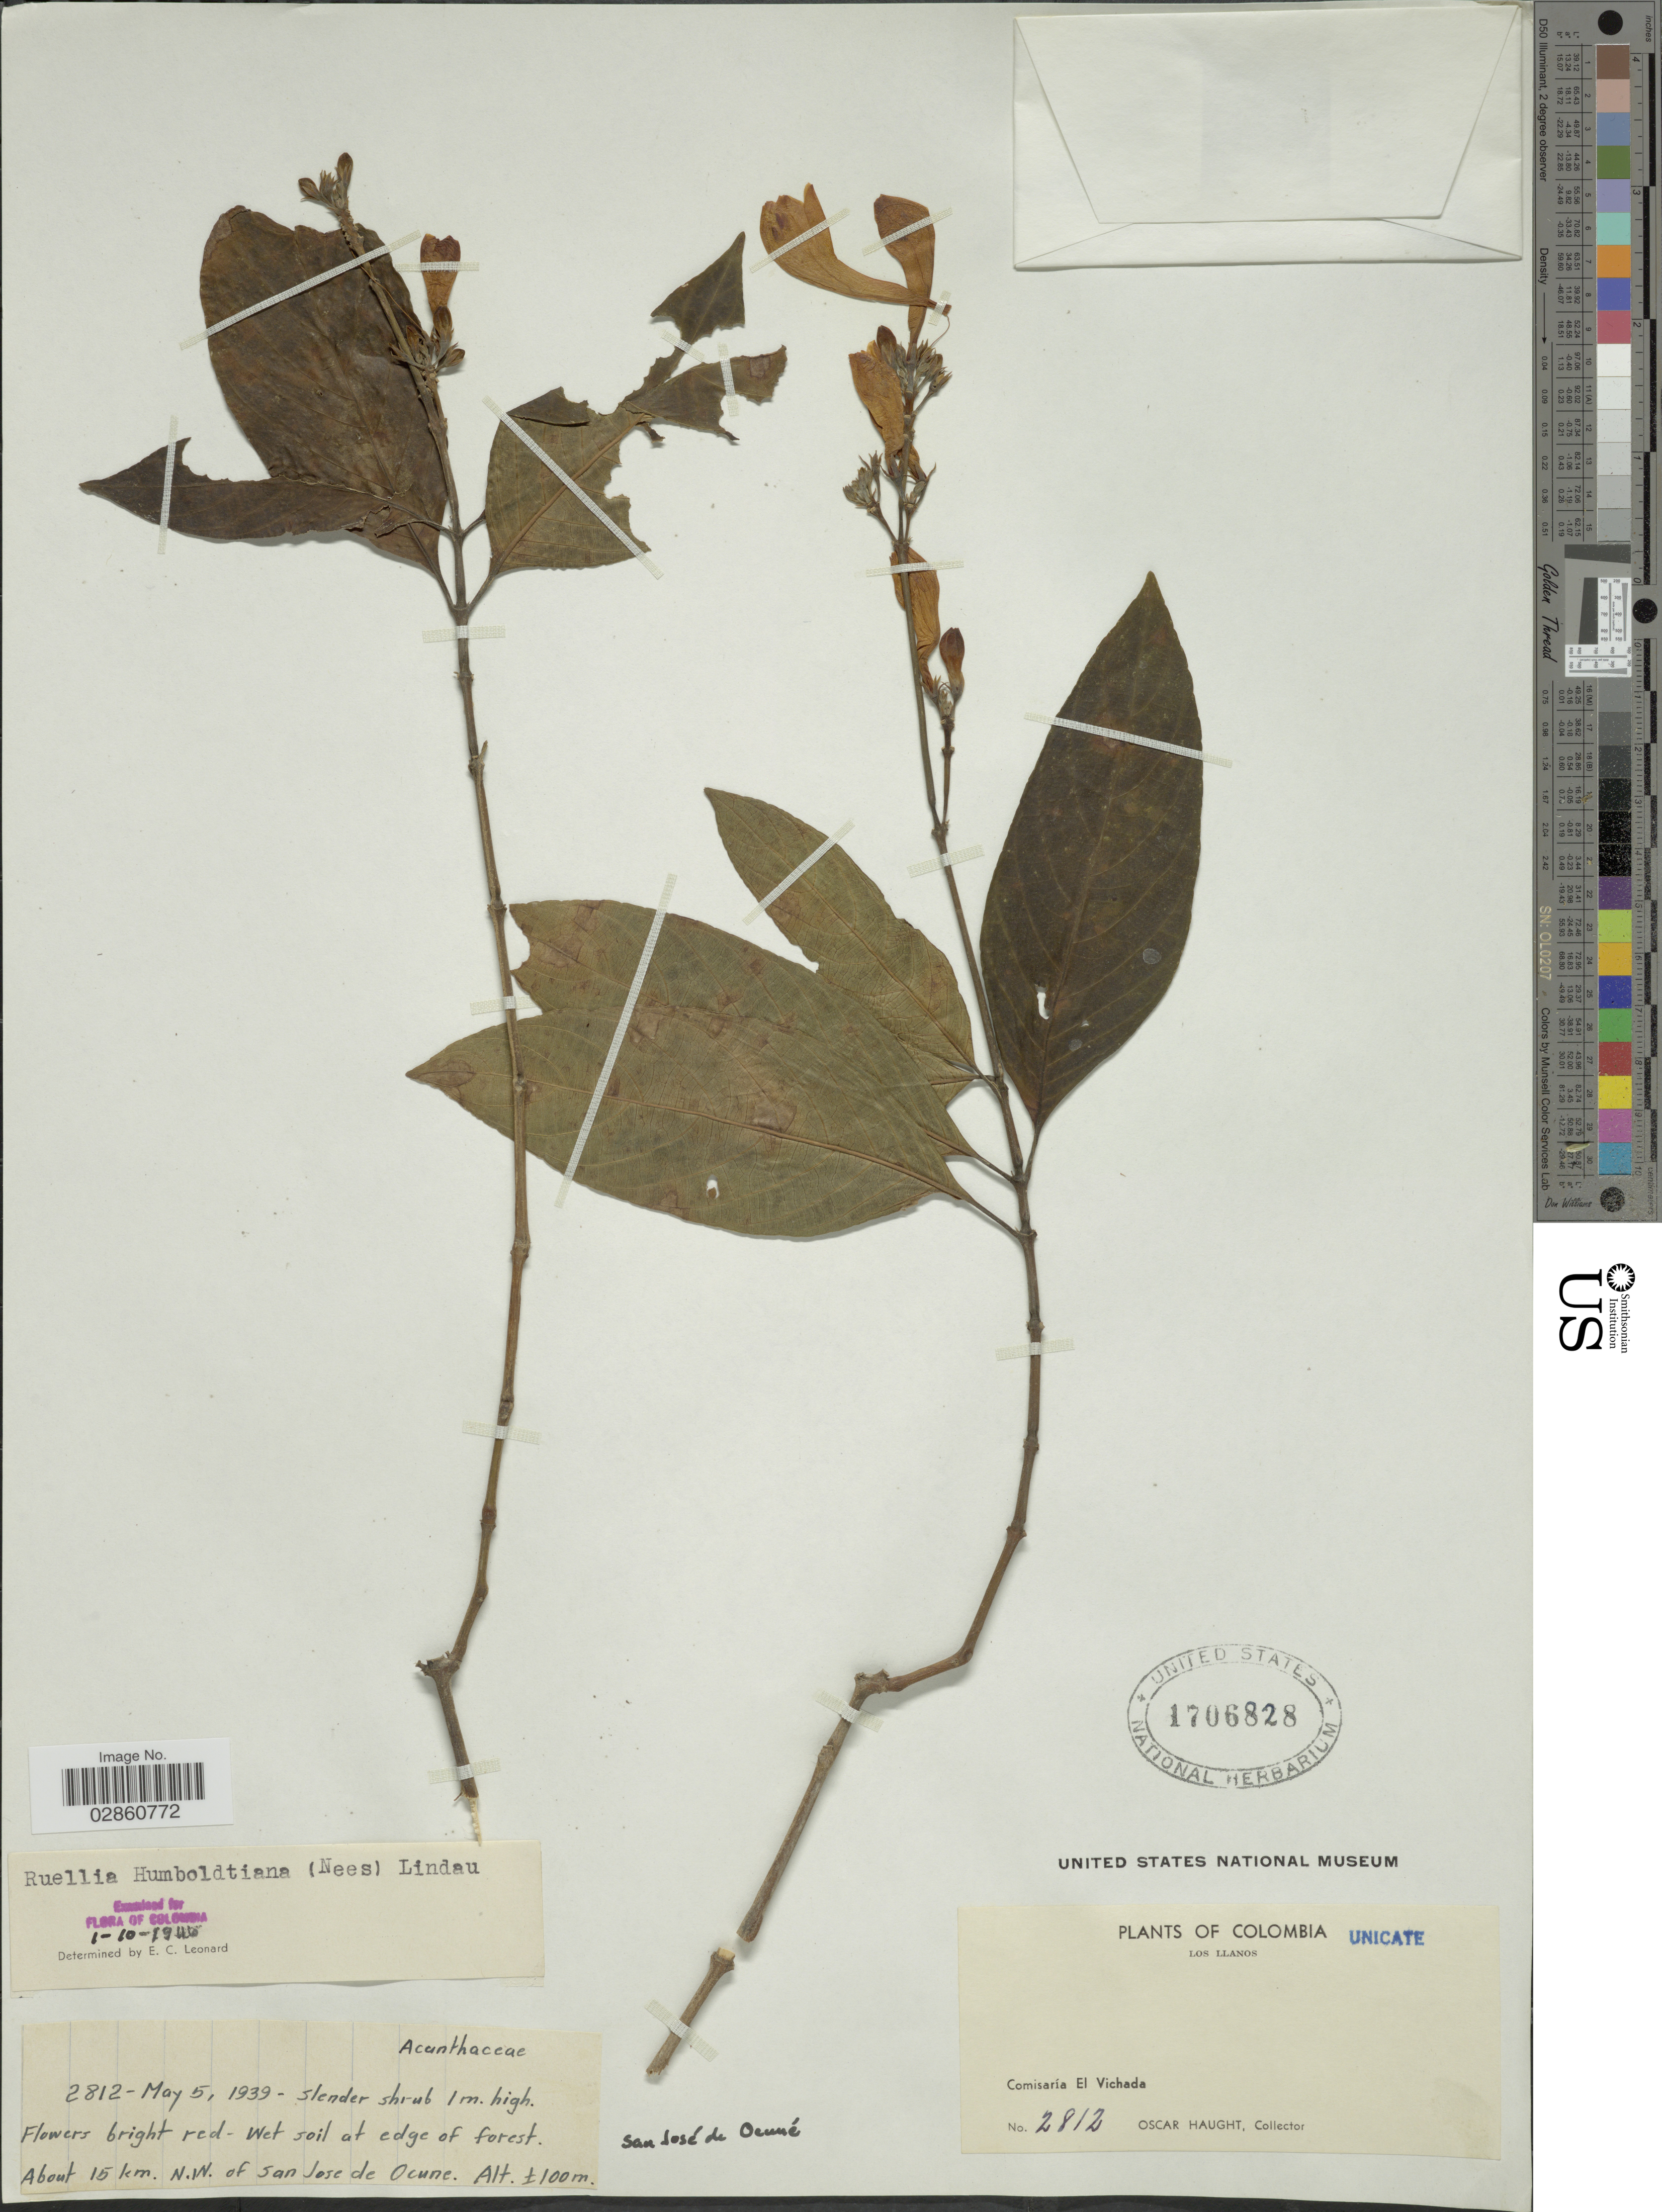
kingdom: Plantae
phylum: Tracheophyta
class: Magnoliopsida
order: Lamiales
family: Acanthaceae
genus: Ruellia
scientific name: Ruellia humboldtiana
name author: (Nees) Lindau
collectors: O. L. Haught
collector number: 2812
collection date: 1939-05-05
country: Colombia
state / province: Vichada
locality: Los Llanos. Comisaría El Vichada. About 15 km. N.W. of San Jose de Ocune.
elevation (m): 100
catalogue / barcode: US 1706828